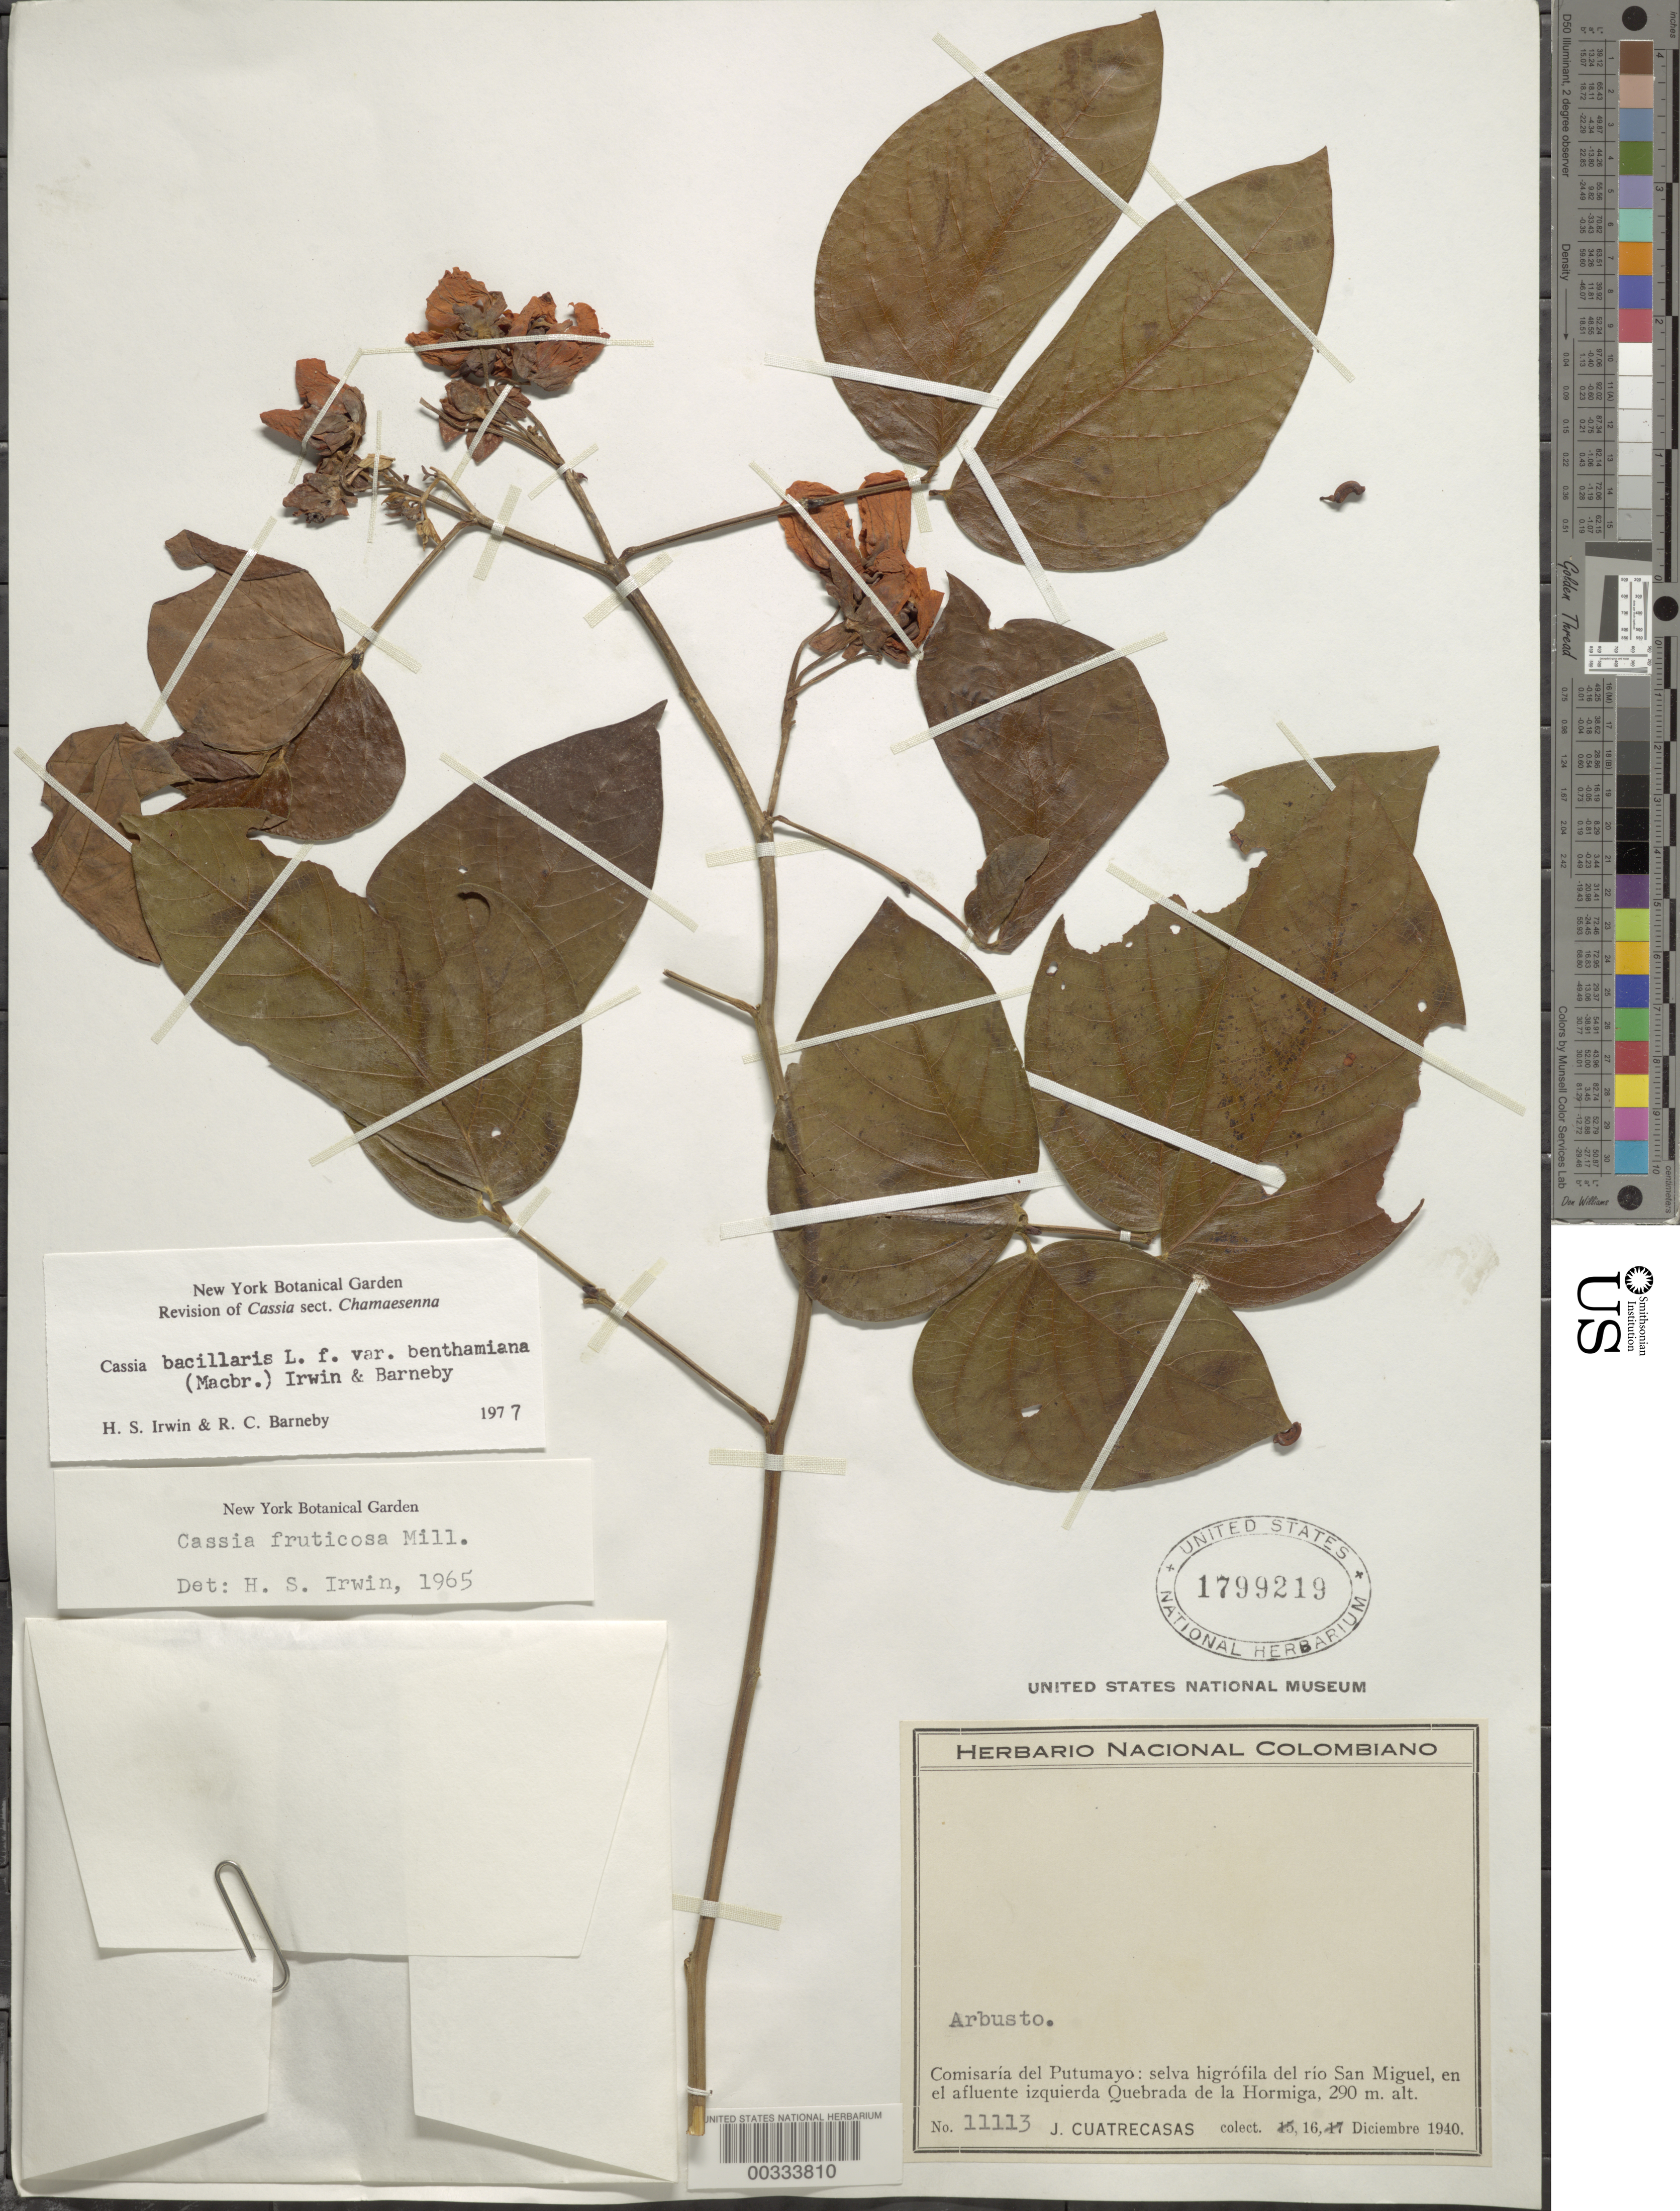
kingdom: Plantae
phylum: Tracheophyta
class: Magnoliopsida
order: Fabales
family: Fabaceae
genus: Senna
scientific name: Senna bacillaris var. benthamiana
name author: (J.F. Macbr.) H.S. Irwin & Barneby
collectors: J. Cuatrecasas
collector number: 11113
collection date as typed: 16 Dec 1940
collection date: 1940-12-16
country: Colombia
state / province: Putumayo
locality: Sal Miguel, on the left affluent Quebrada de la hormiga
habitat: Hydrophyllic forest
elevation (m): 290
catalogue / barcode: US 1799219